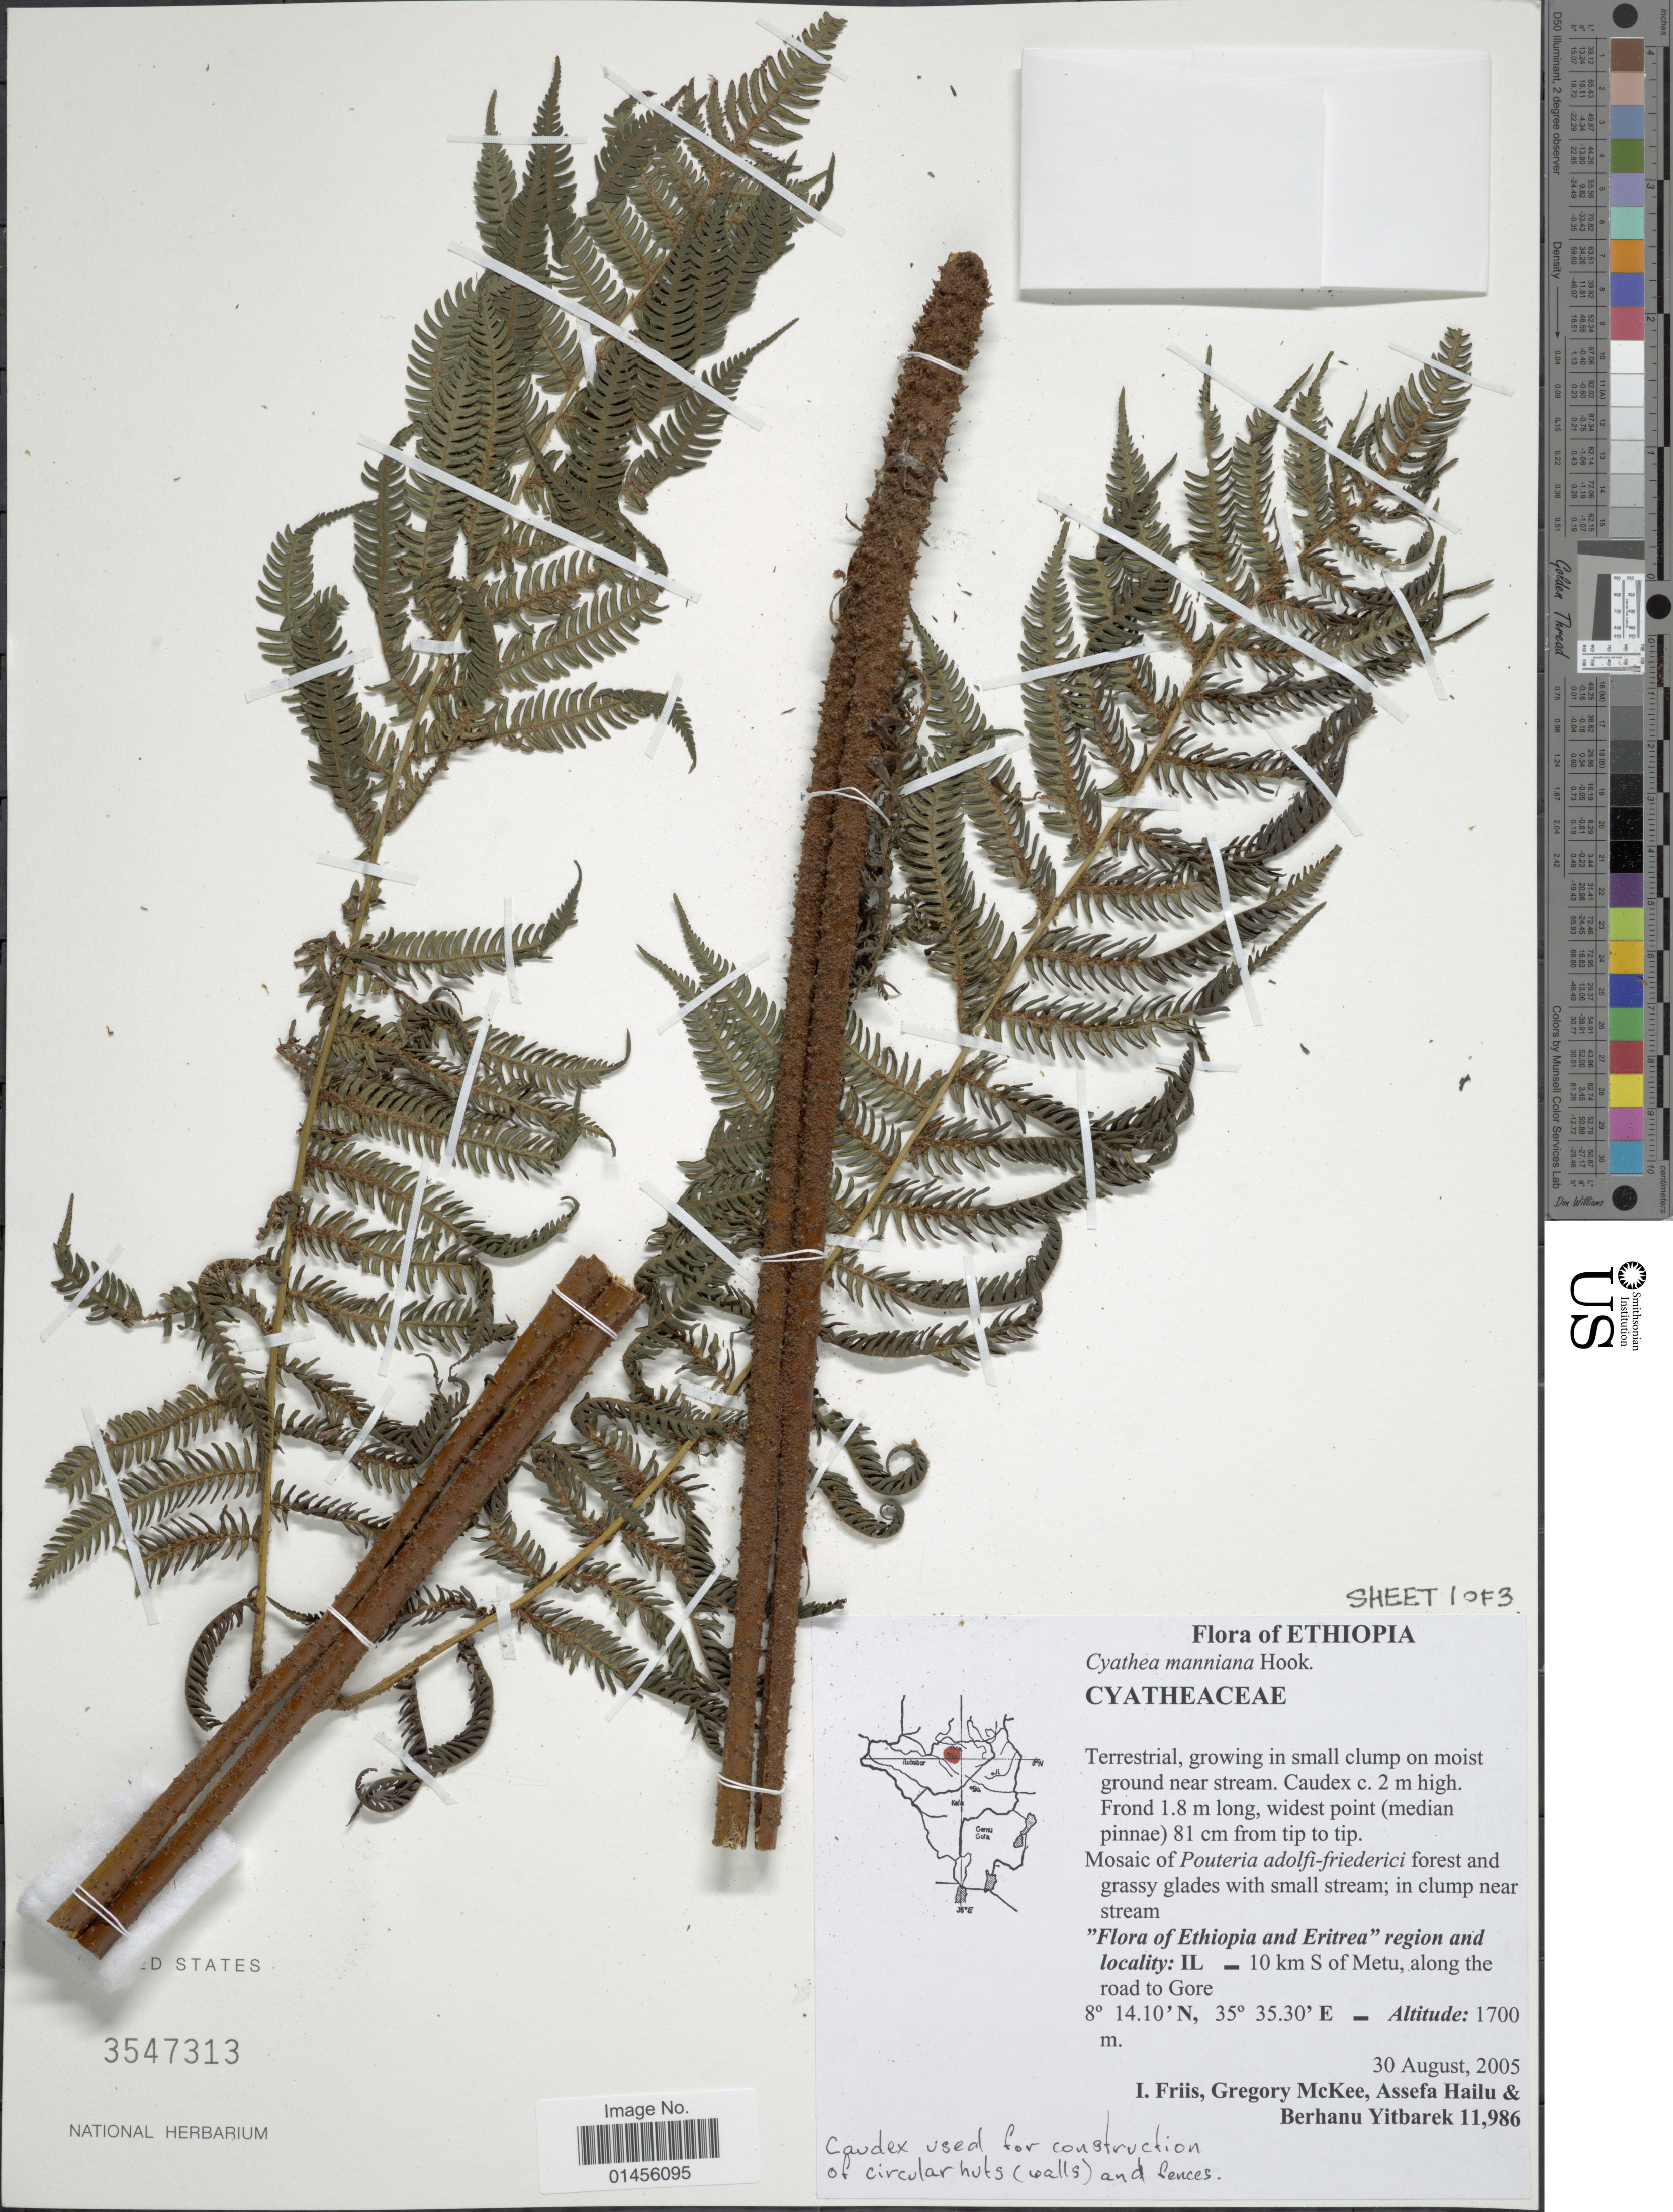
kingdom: Plantae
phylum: Tracheophyta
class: Polypodiopsida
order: Cyatheales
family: Cyatheaceae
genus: Alsophila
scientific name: Alsophila manniana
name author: (Hook.) R.M. Tryon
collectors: I. Friis, G. S. McKee, A. Hailu & B. Yitbarek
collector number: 11986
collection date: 2005-08-30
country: Ethiopia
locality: Ethiopia and Eritrea, region and locality: IL. 10 km S of Metu, along the road to Gore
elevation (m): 1700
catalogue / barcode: US 3547313